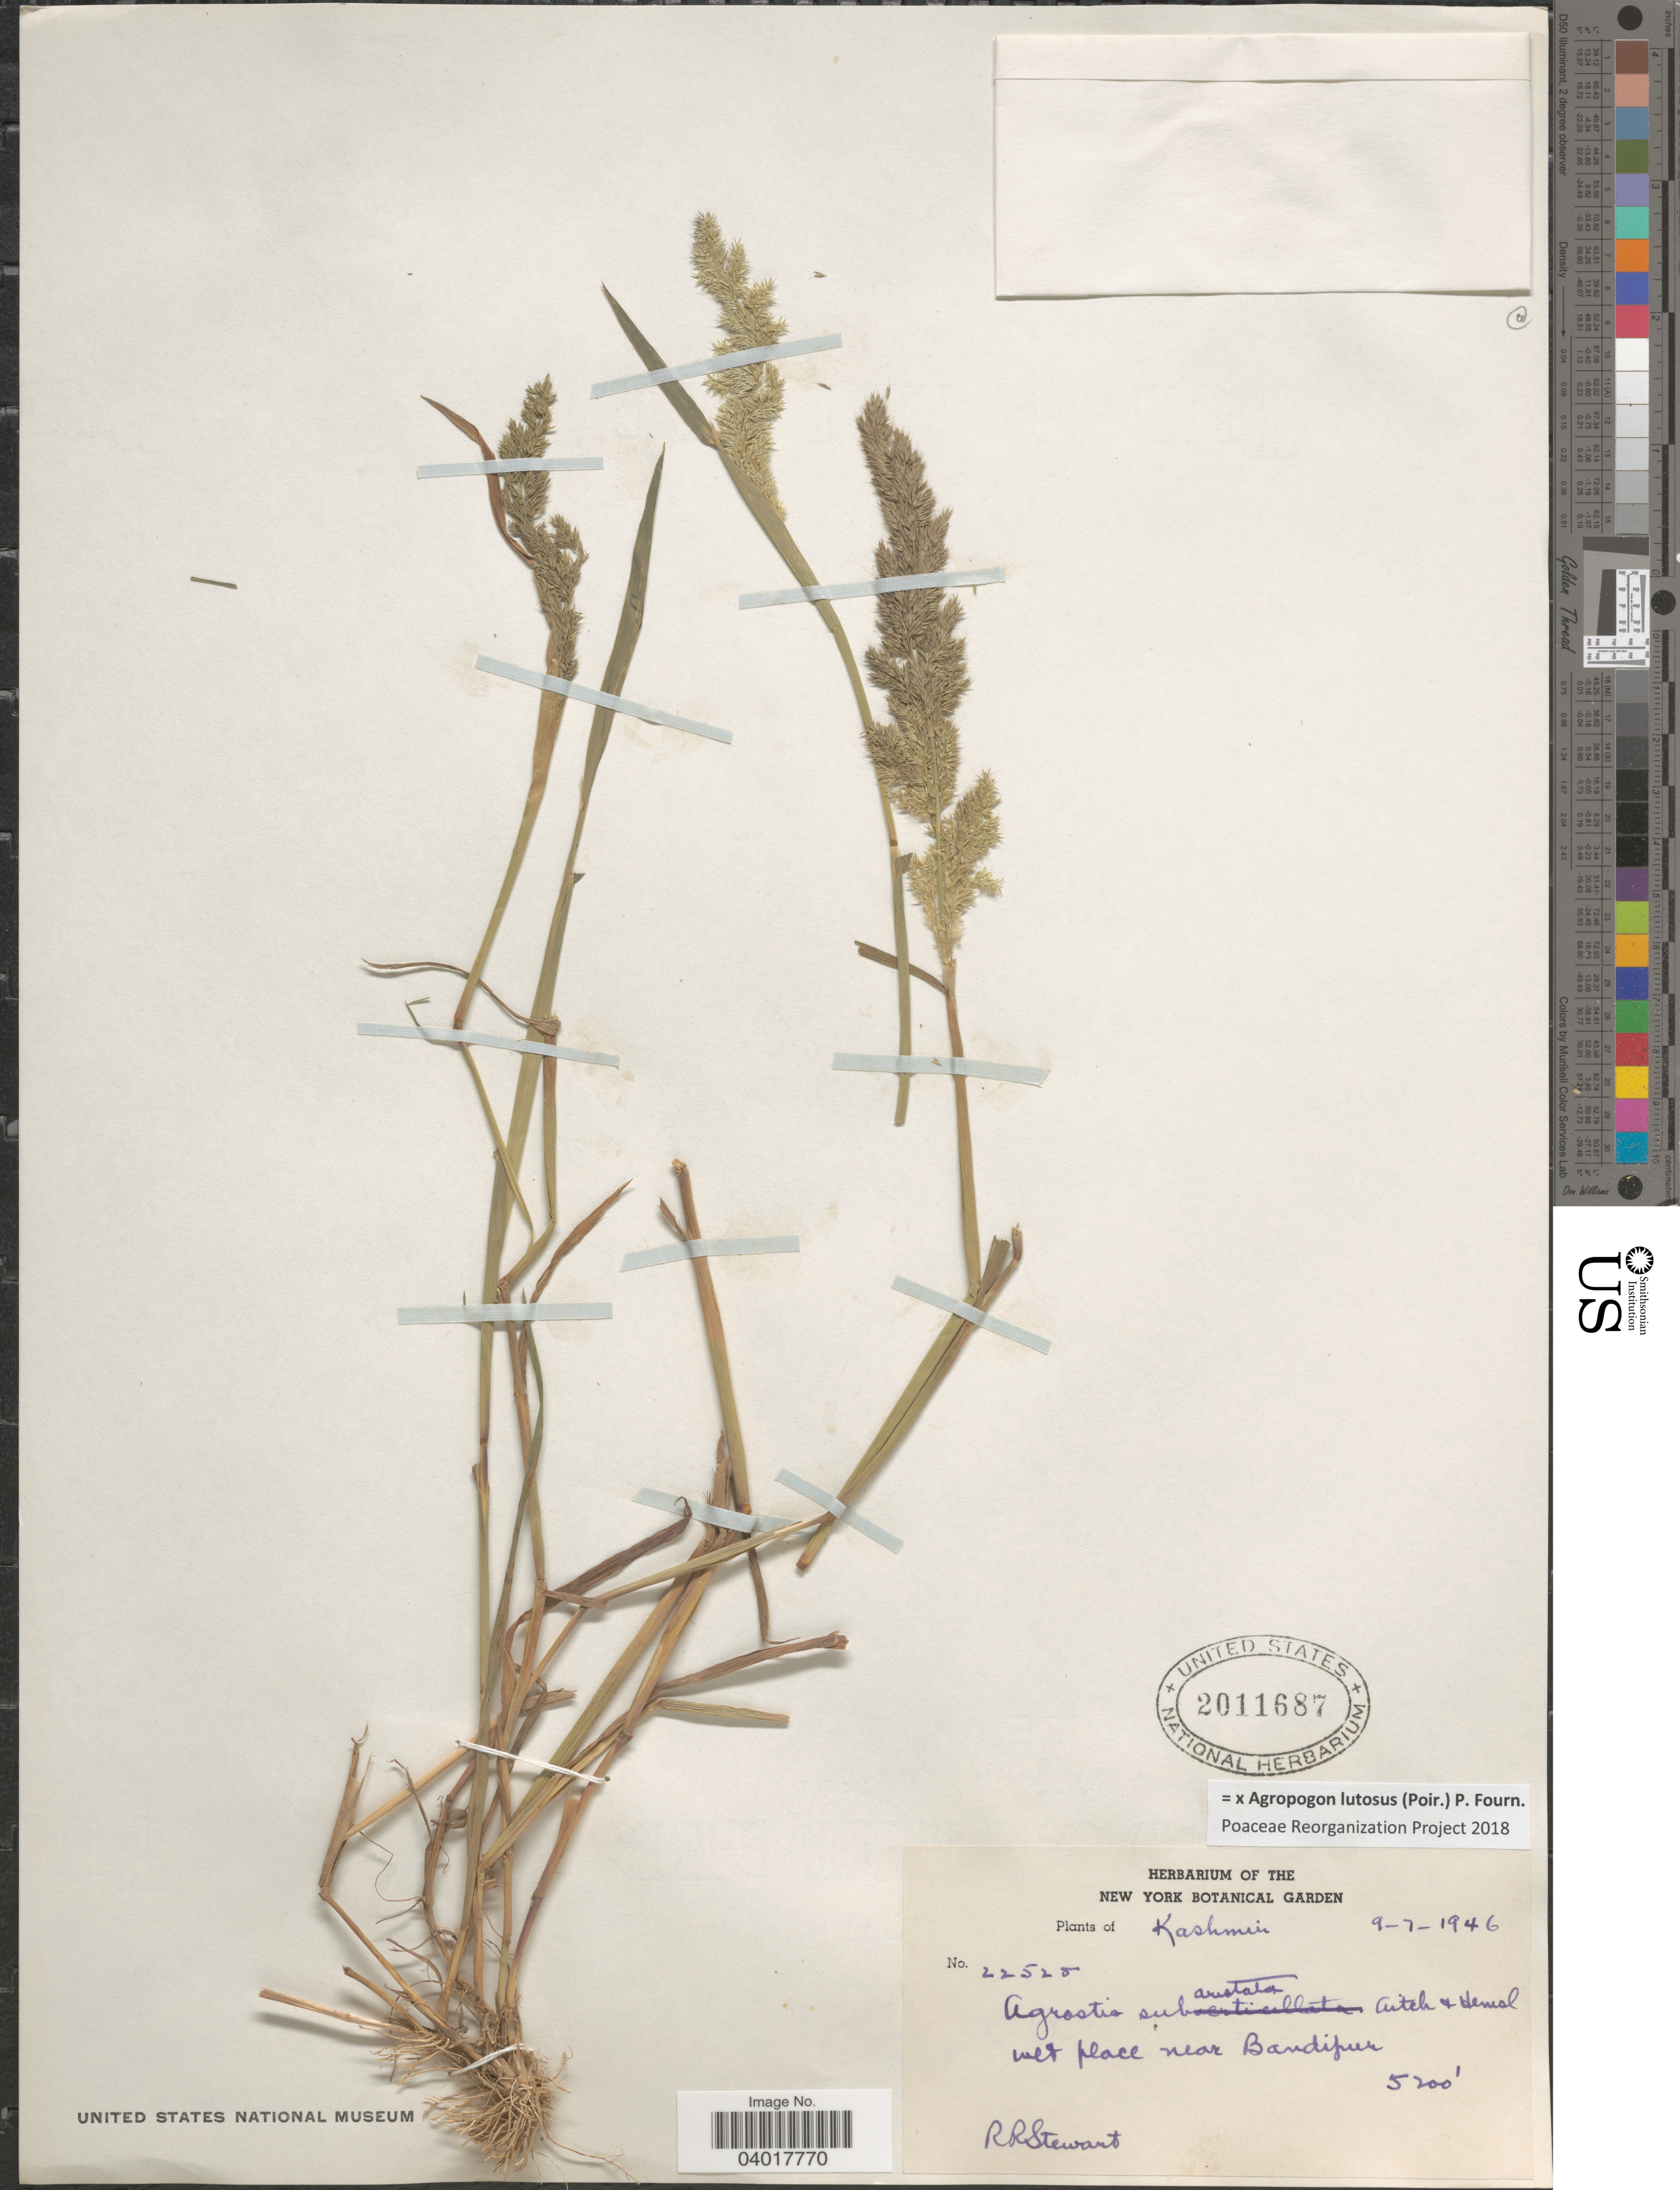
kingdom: Plantae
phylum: Tracheophyta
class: Liliopsida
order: Poales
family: Poaceae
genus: Polypogon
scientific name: Polypogon fugax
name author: Nees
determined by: Soreng, Robert J., Research Associate (BOT), Smithsonian Institution - National Museum of Natural History (UNITED STATES)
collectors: R. Stewart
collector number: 22525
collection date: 1946-07-09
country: India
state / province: Jammu and Kashmir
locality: Kashmir. Wet place near Bandipur.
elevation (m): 1585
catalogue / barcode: US 2011687